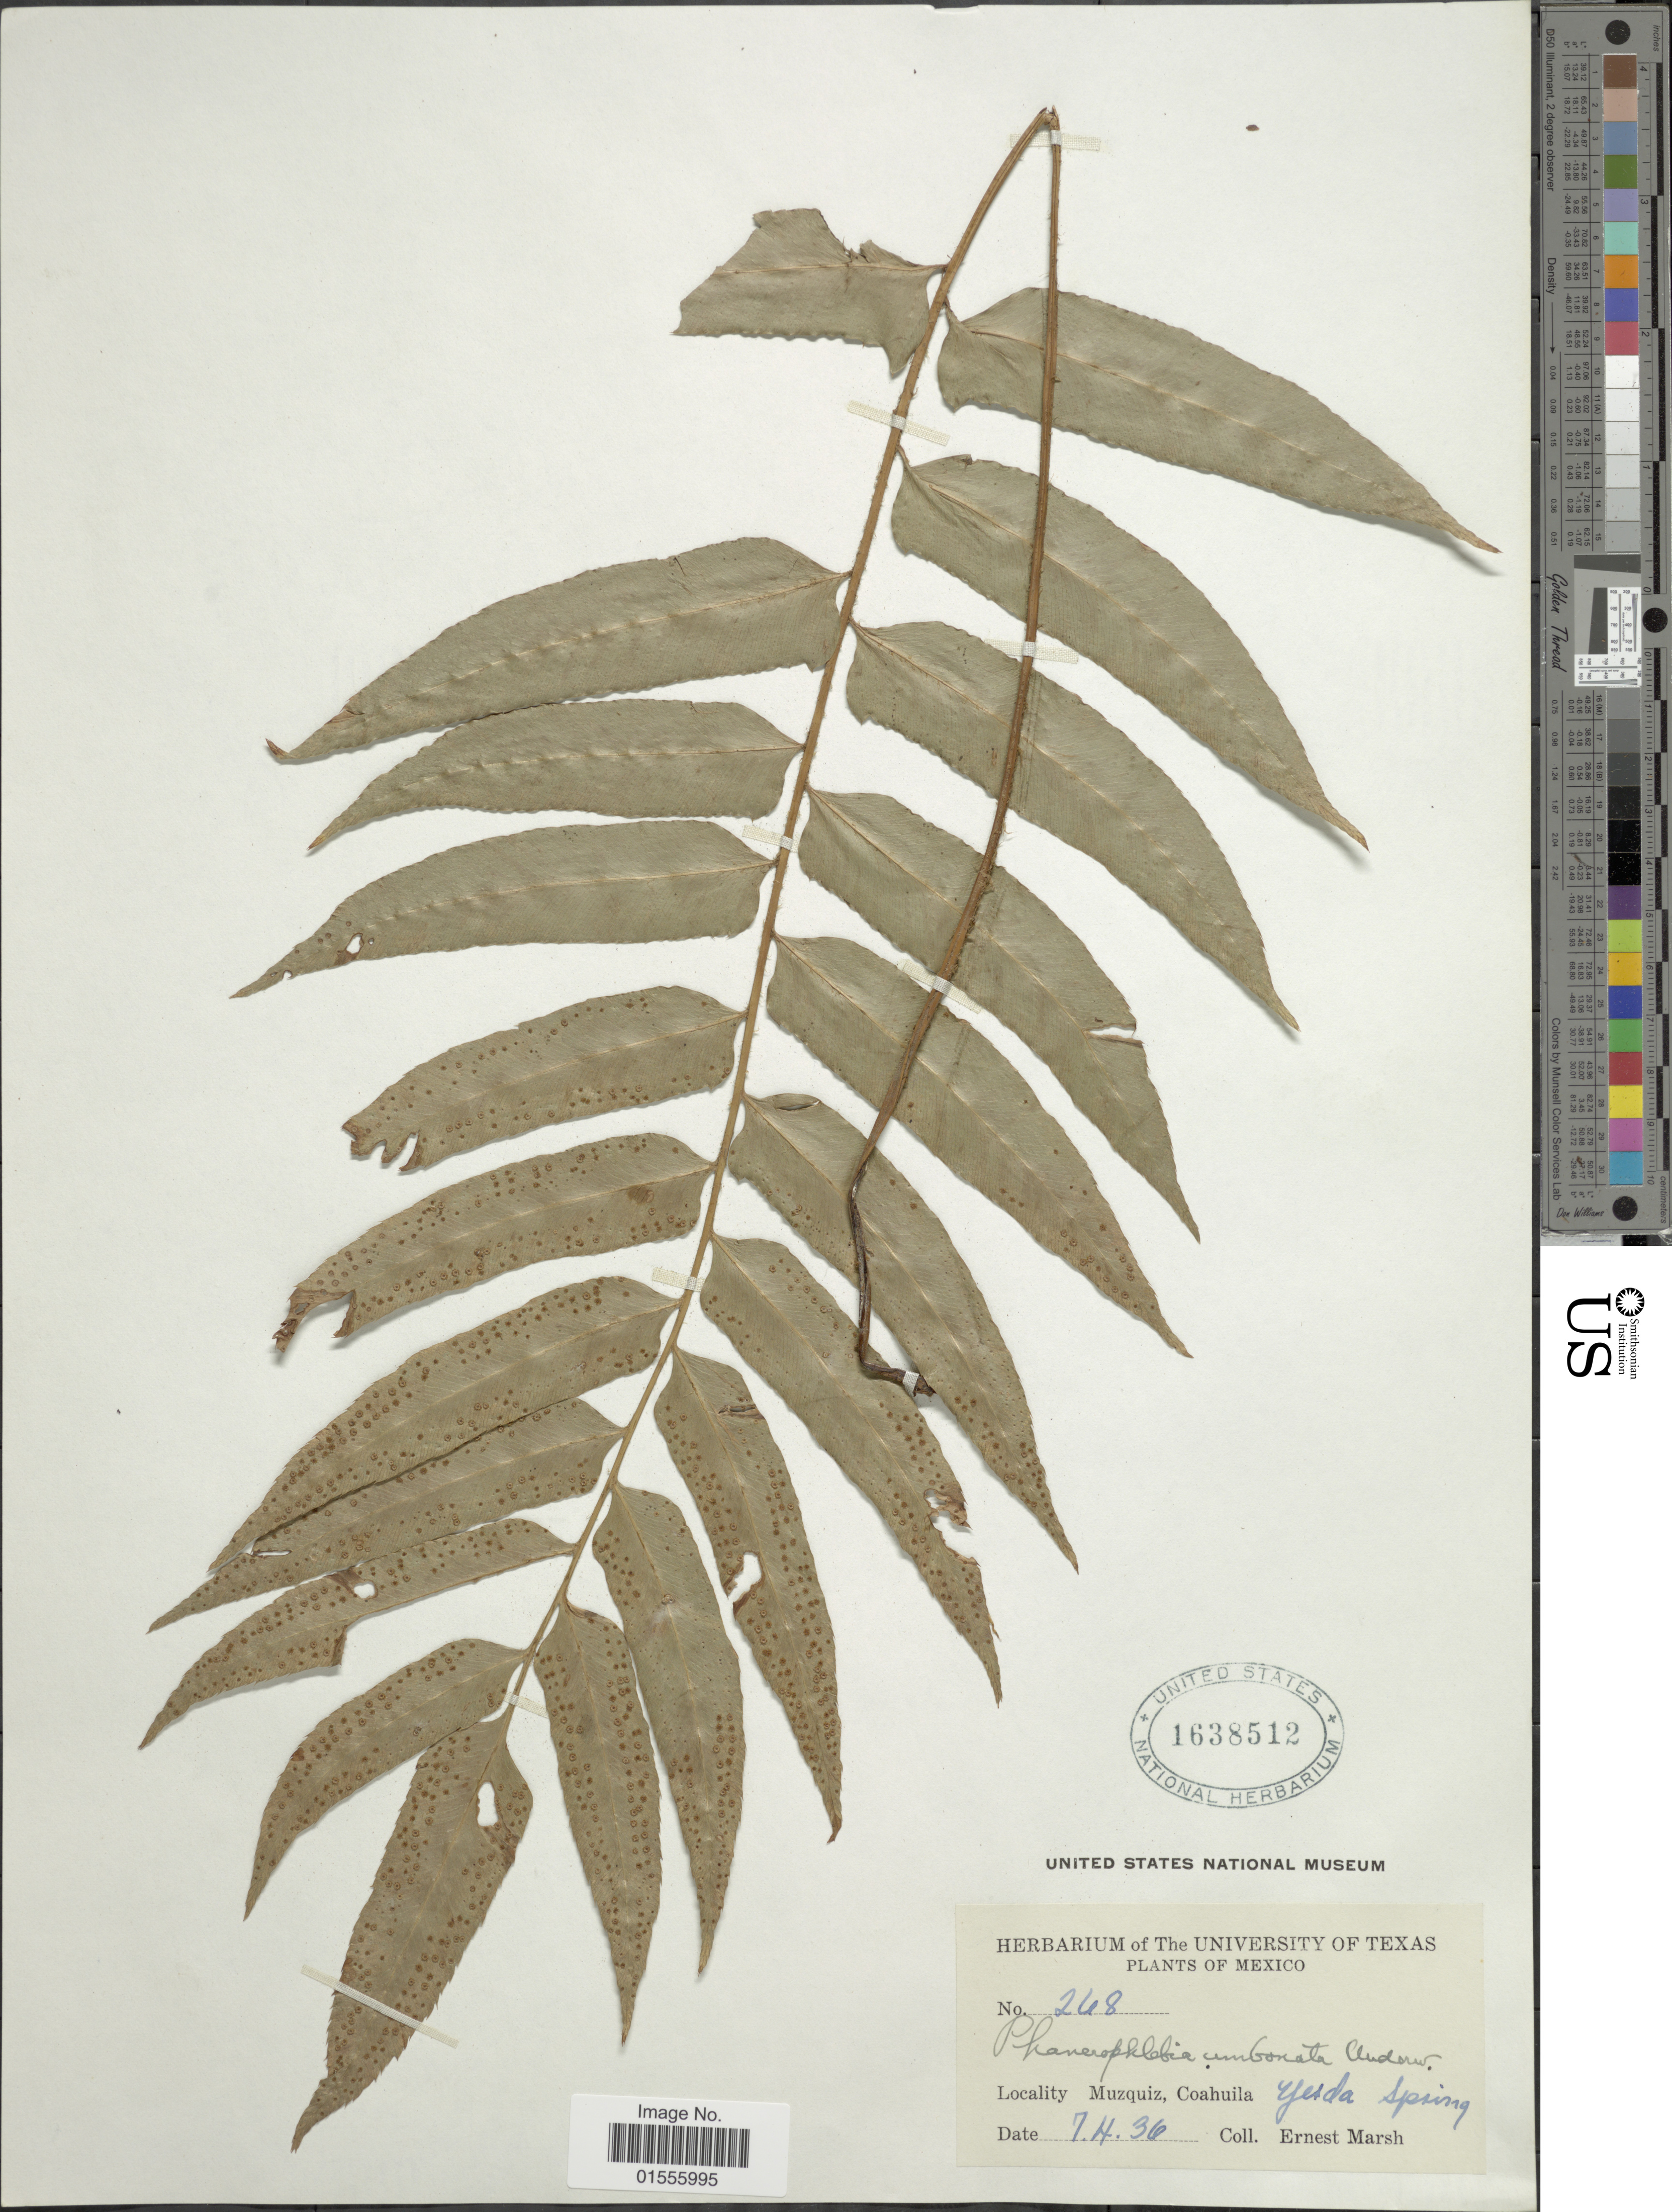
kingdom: Plantae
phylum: Tracheophyta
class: Polypodiopsida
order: Polypodiales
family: Dryopteridaceae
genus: Phanerophlebia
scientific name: Phanerophlebia umbonata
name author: Underw.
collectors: E. G. Marsh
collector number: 248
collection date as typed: Transcribed d/m/y: 7/4/36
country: Mexico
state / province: Coahuila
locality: Muzquiz, Yerda Spring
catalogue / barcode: US 1638512